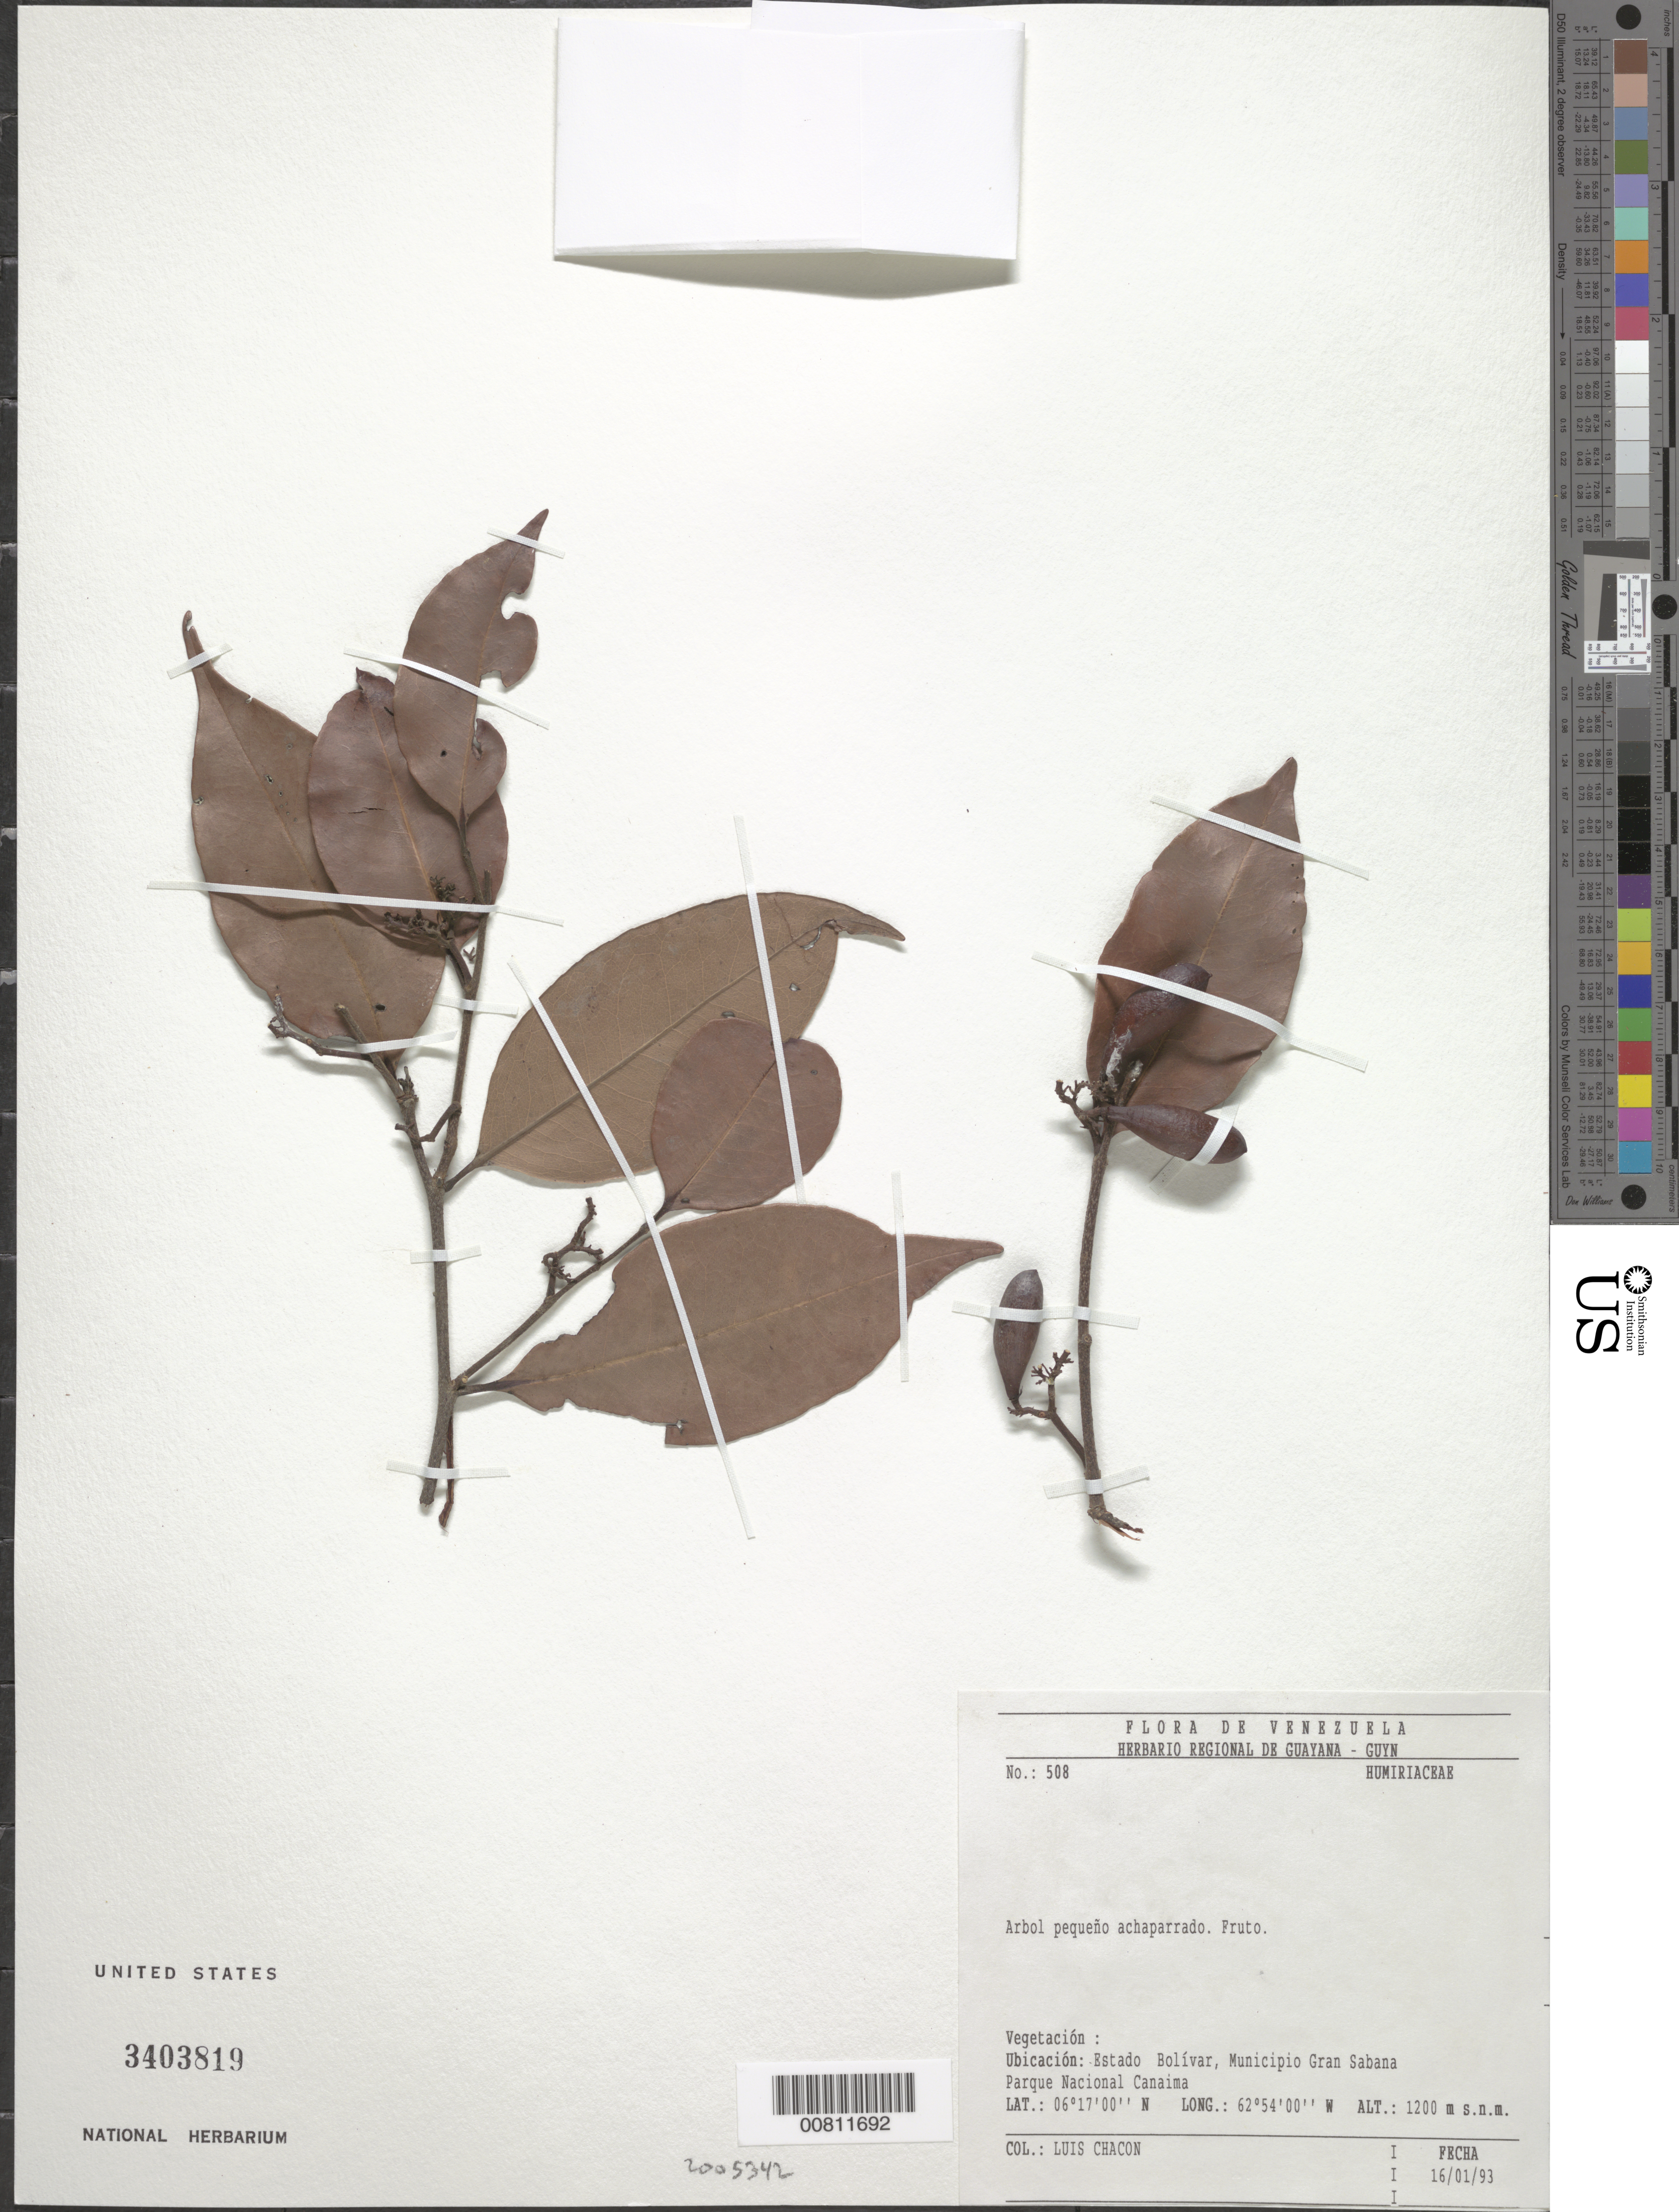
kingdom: Plantae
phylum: Tracheophyta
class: Magnoliopsida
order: Malpighiales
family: Humiriaceae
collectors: L. Chacon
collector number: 508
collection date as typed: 16-Jan-93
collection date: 1993-01-16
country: Venezuela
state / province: Bolívar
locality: Mun. Gran Sabana, Parque Nacional Canaima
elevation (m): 1200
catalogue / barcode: US 3403819